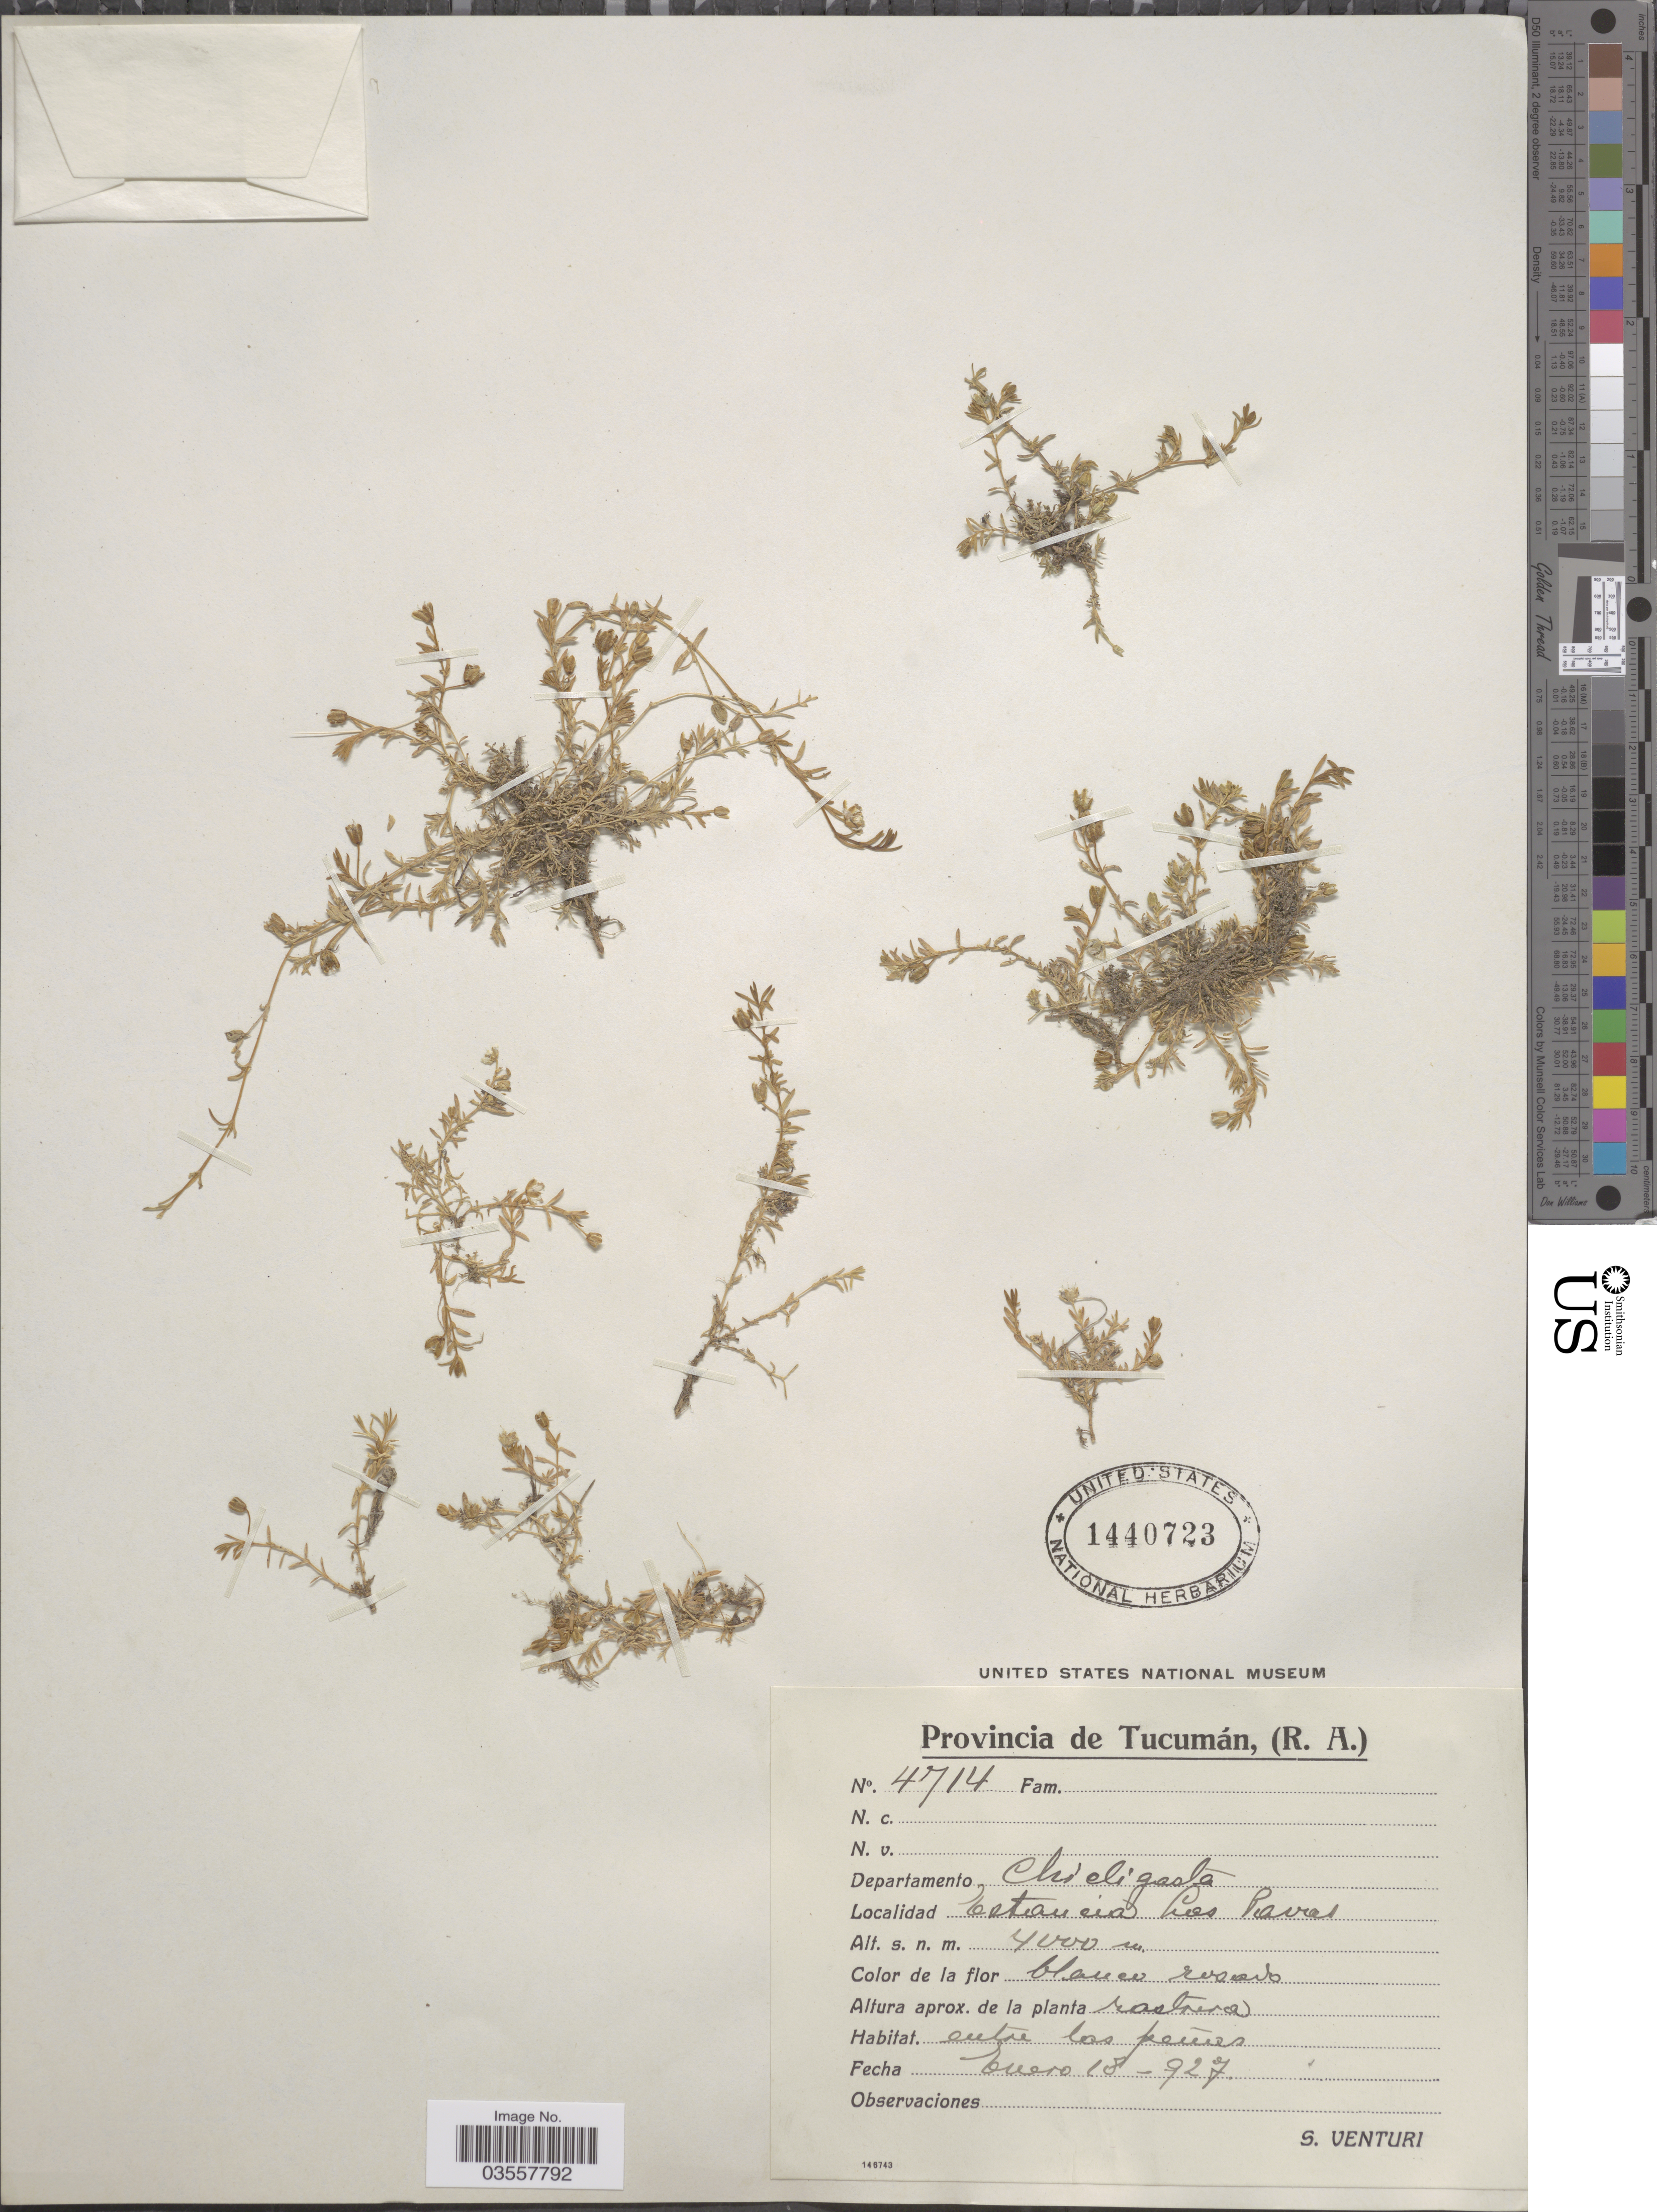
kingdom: Plantae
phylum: Tracheophyta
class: Magnoliopsida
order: Caryophyllales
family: Caryophyllaceae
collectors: S. Venturi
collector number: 4714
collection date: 1927-01-18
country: Argentina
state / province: Tucuman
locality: Departamento Chicligasta. Estancia Las Pavas.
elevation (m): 4000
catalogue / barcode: US 1440723